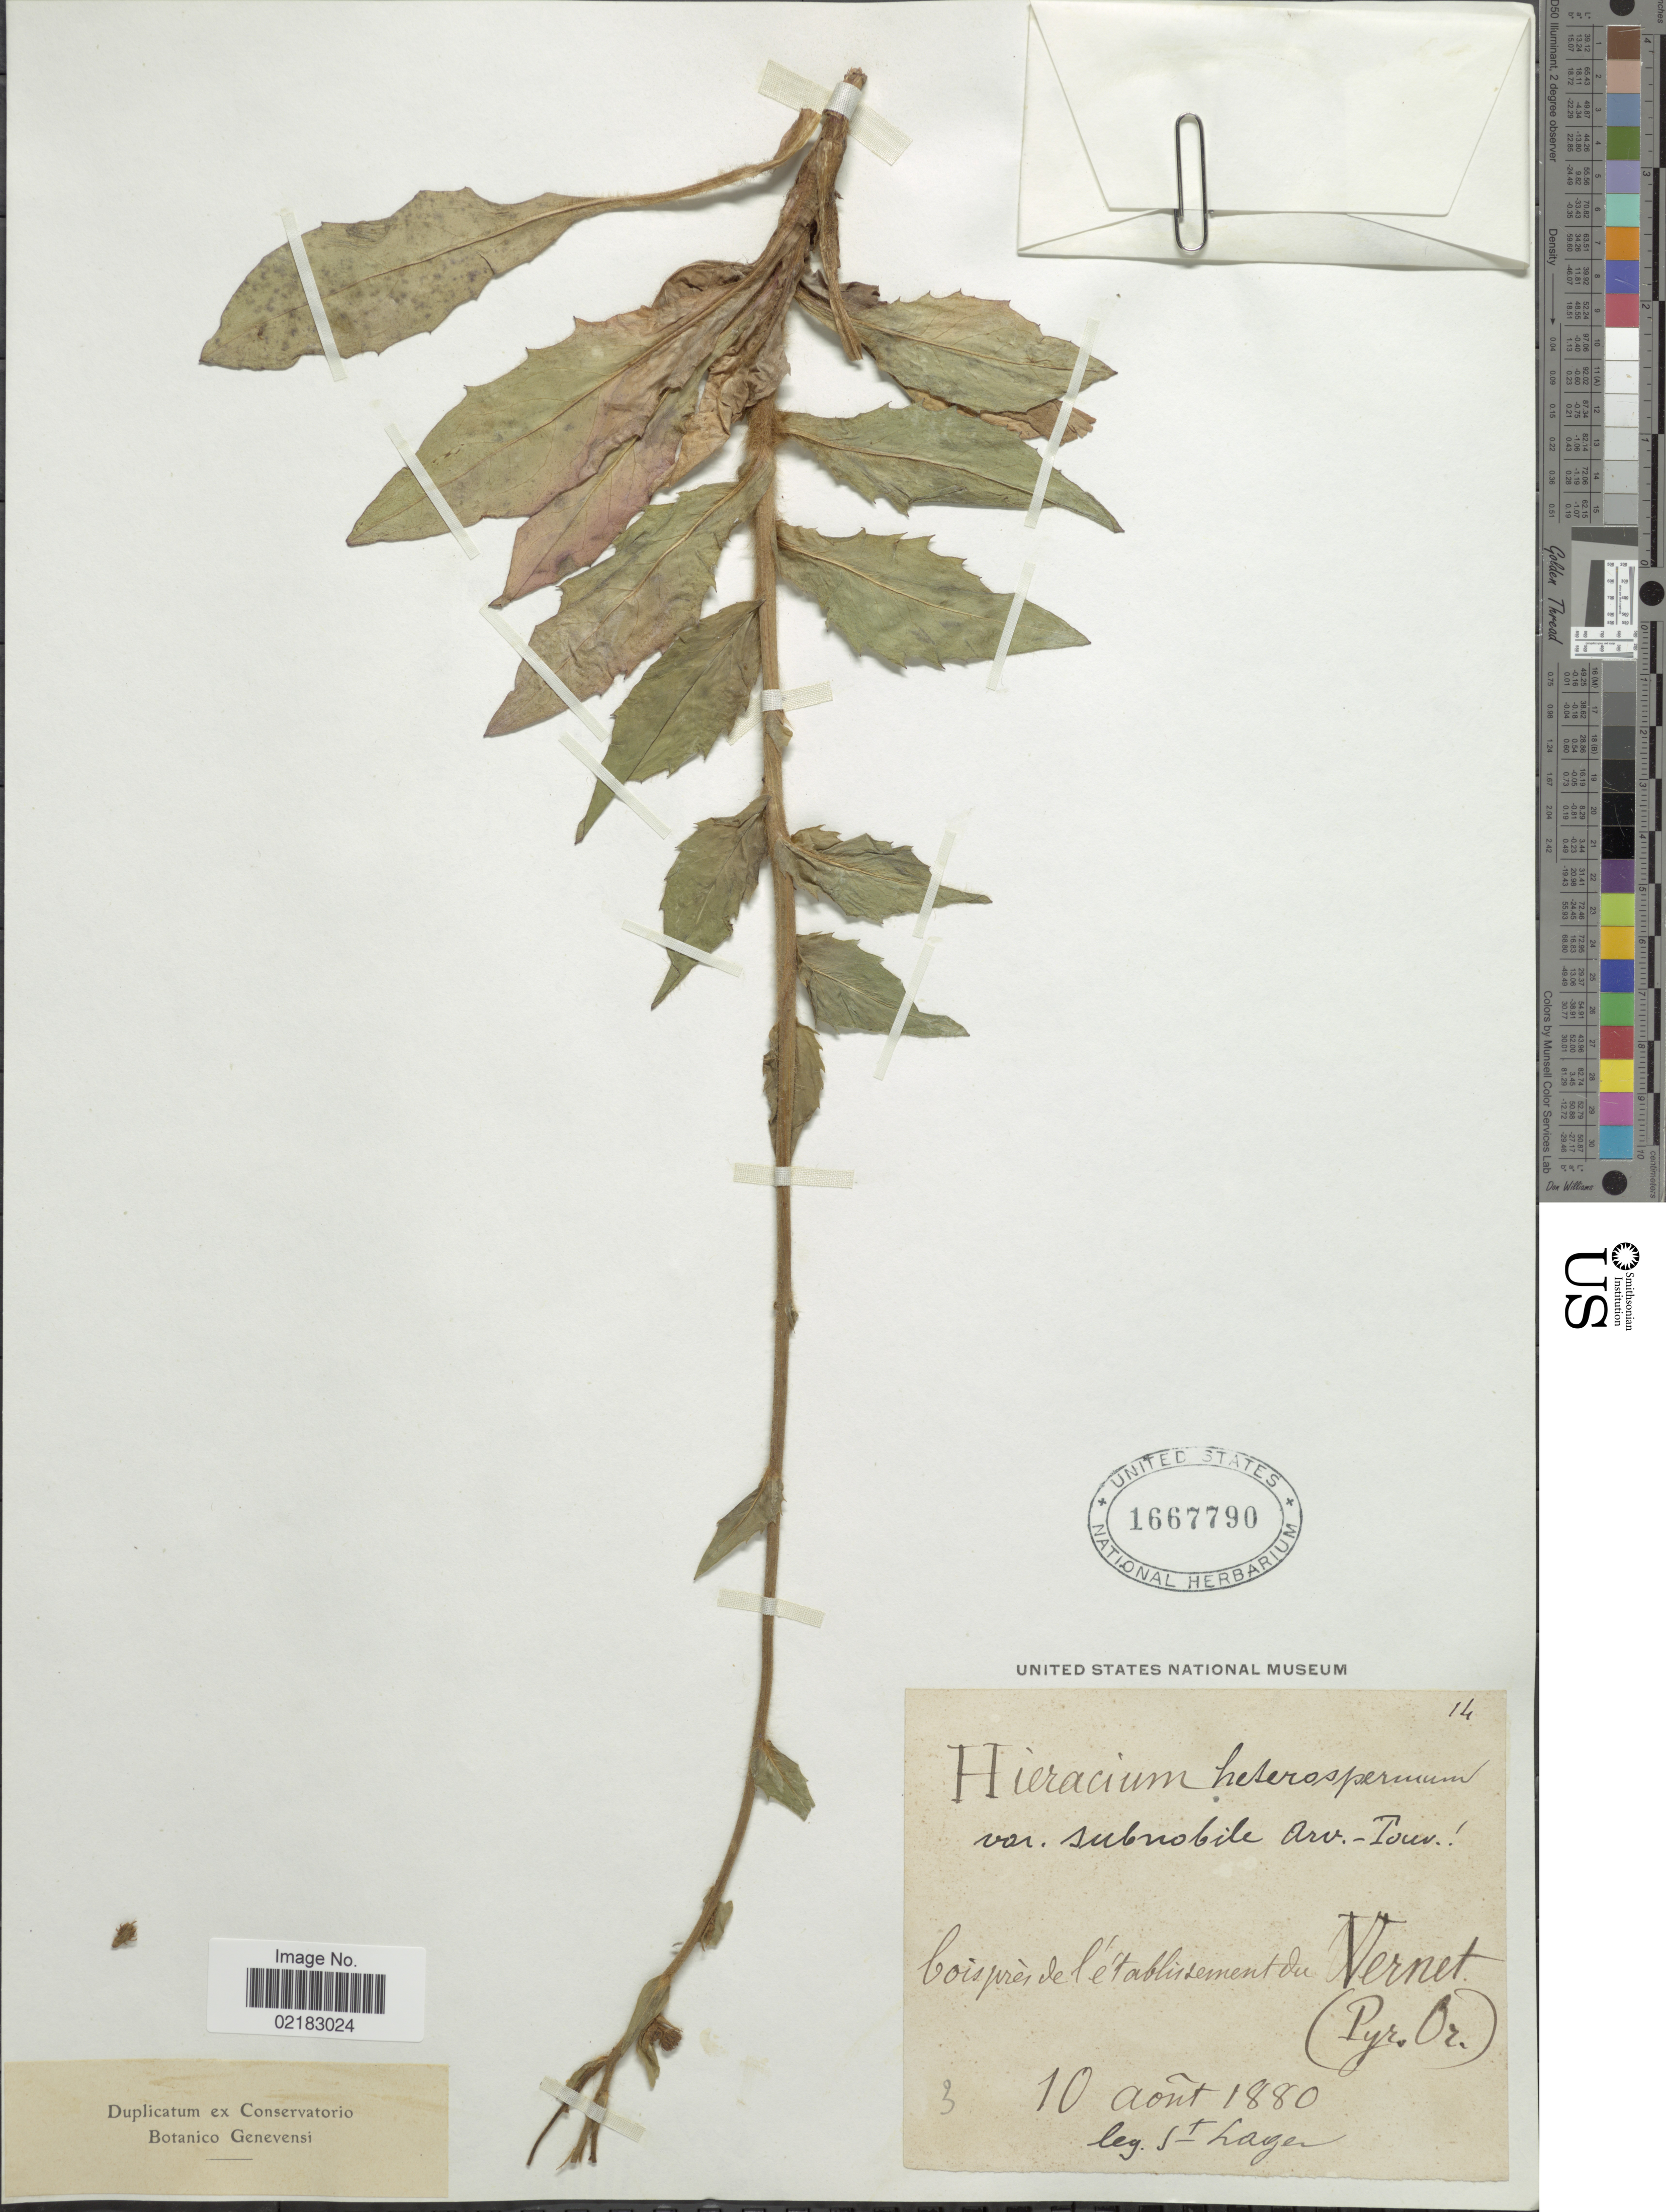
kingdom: Plantae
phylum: Tracheophyta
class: Magnoliopsida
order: Asterales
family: Asteraceae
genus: Hieracium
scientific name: Hieracium racemosum subsp. heterospermum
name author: (Arvet-Touvet) Zahn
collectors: Saint-Lager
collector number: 3?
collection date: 1880-08-10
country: France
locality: Bois pres de la ablisement du vernet (Pyr.Or) [interpreted]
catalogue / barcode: US 1667790